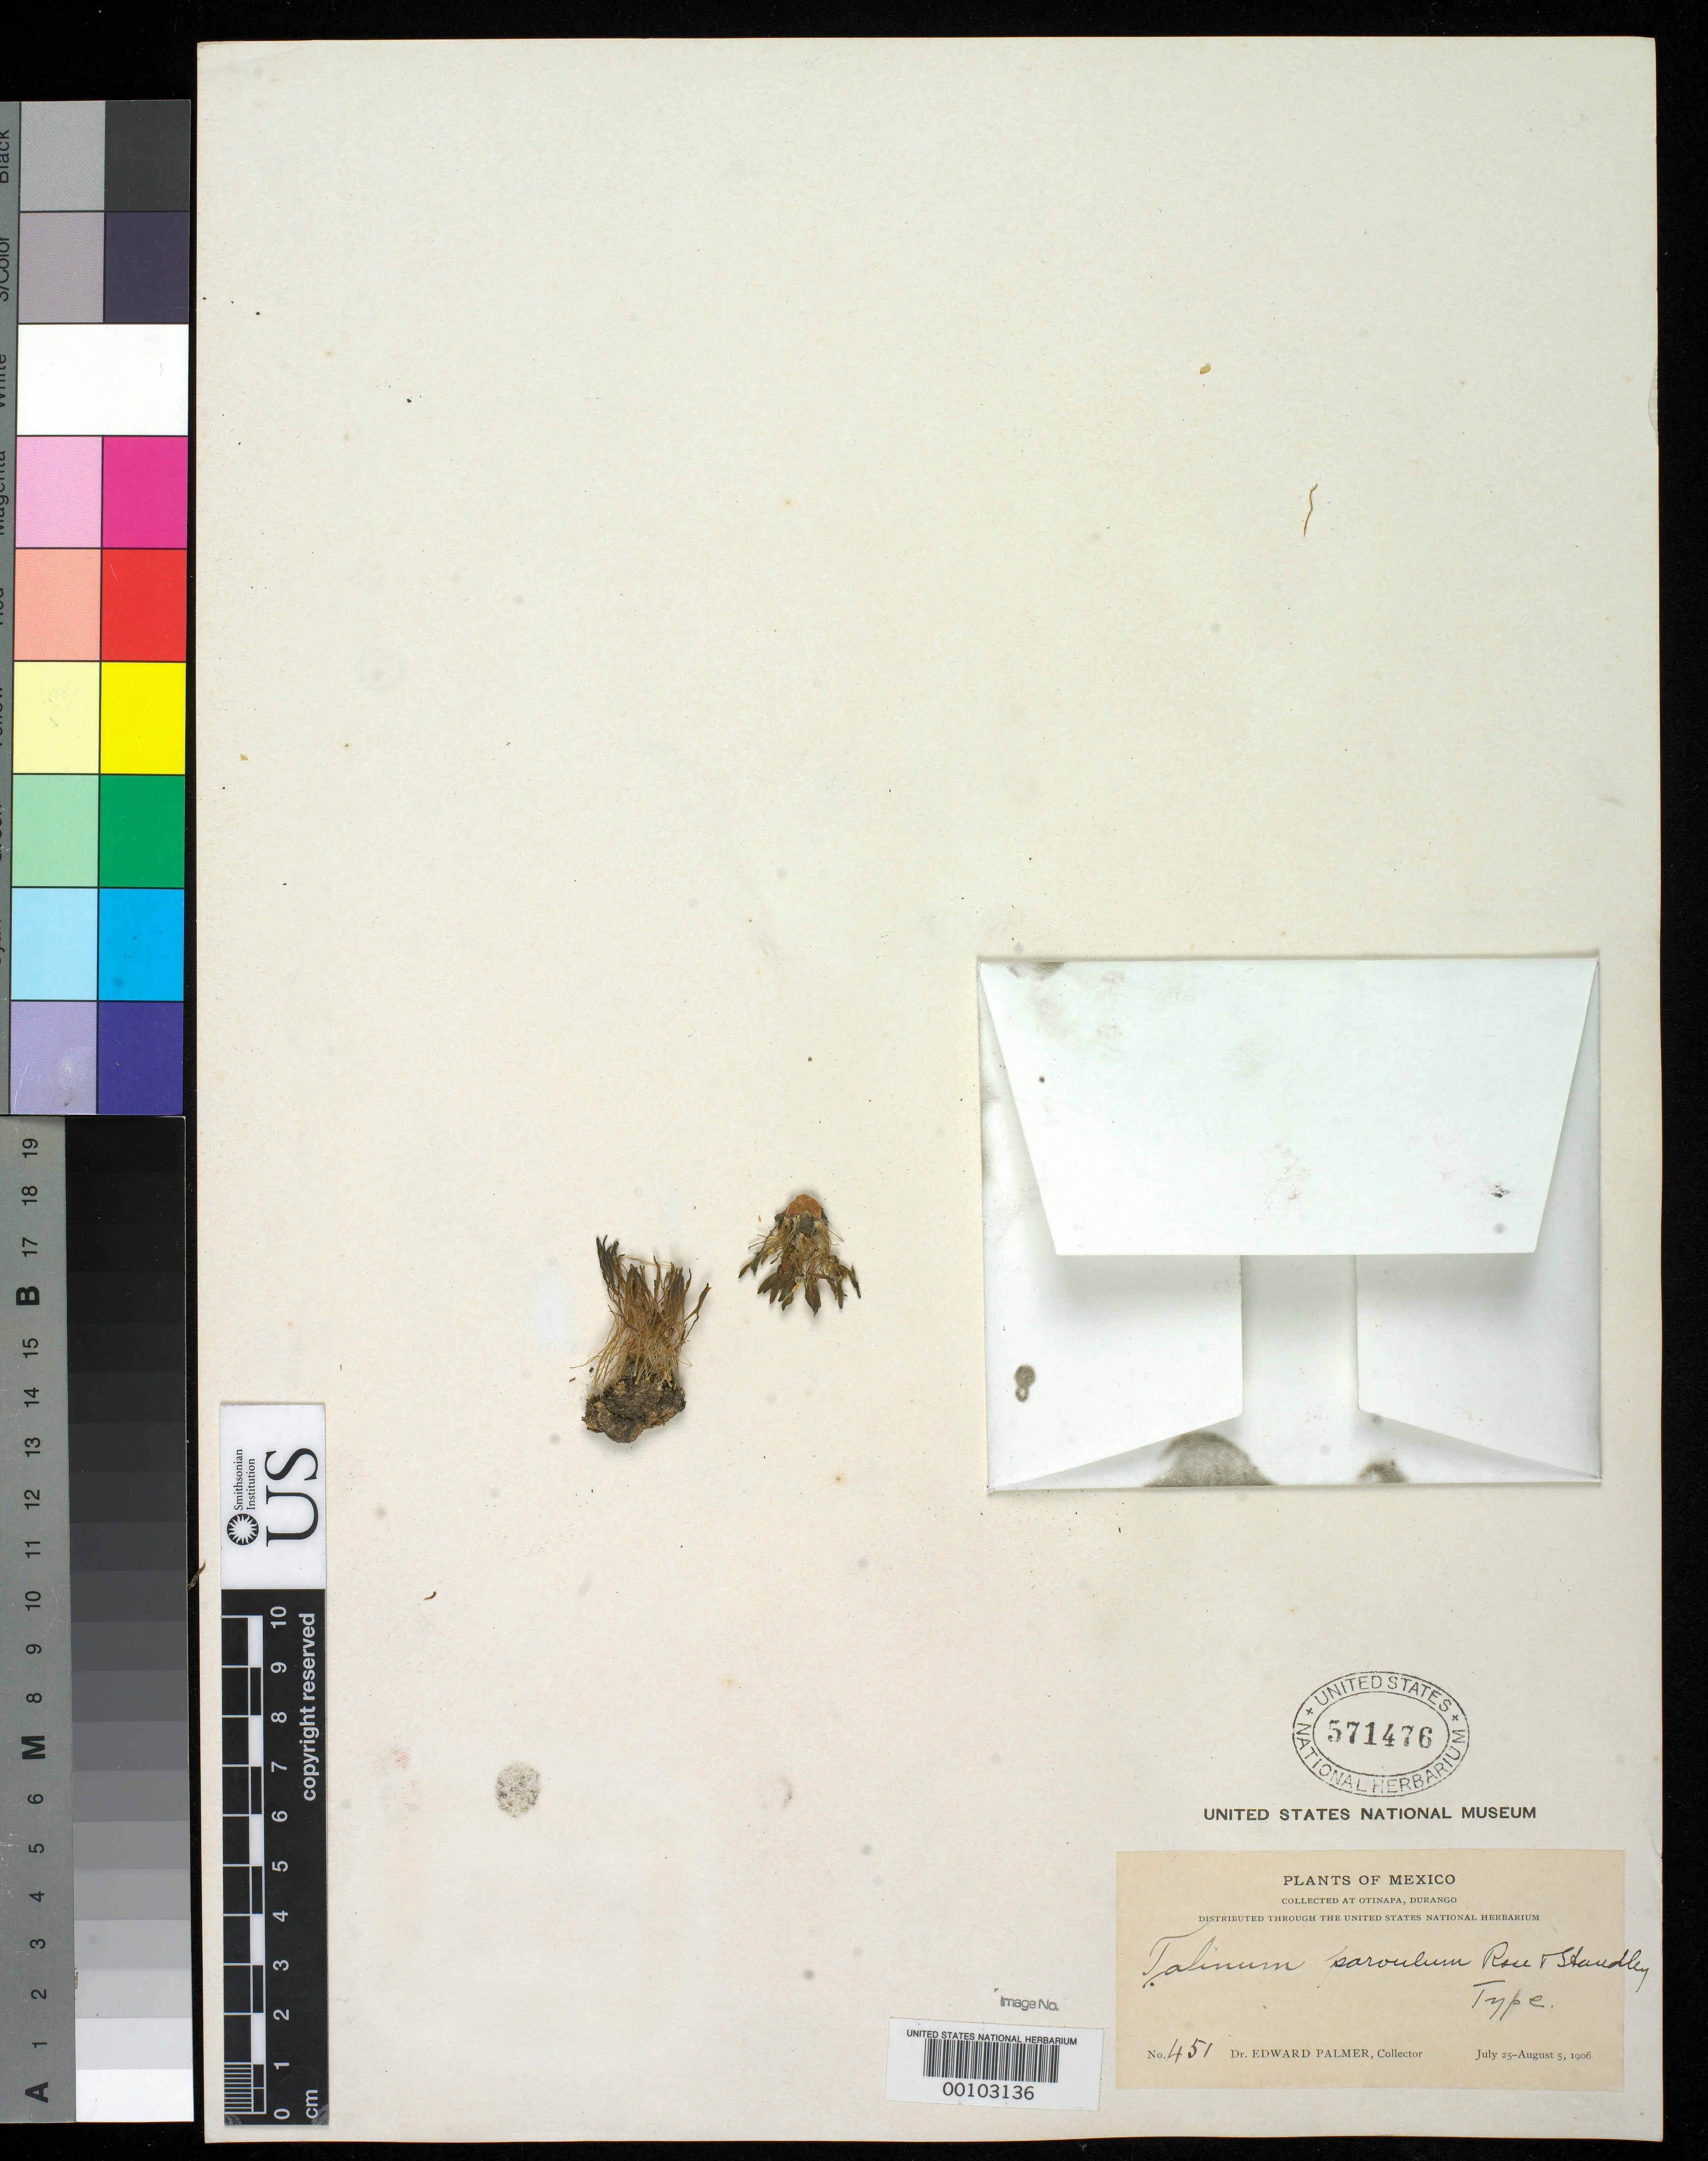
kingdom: Plantae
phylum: Tracheophyta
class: Magnoliopsida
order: Caryophyllales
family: Talinaceae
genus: Talinum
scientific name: Talinum parvulum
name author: Rose & Standl.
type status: Holotype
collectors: E. Palmer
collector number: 451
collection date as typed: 25 Jul 1906 to 05 Aug 1906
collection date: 1906-07-25/1906-08-05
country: Mexico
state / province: Durango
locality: Otinapa.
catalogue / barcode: US 571476